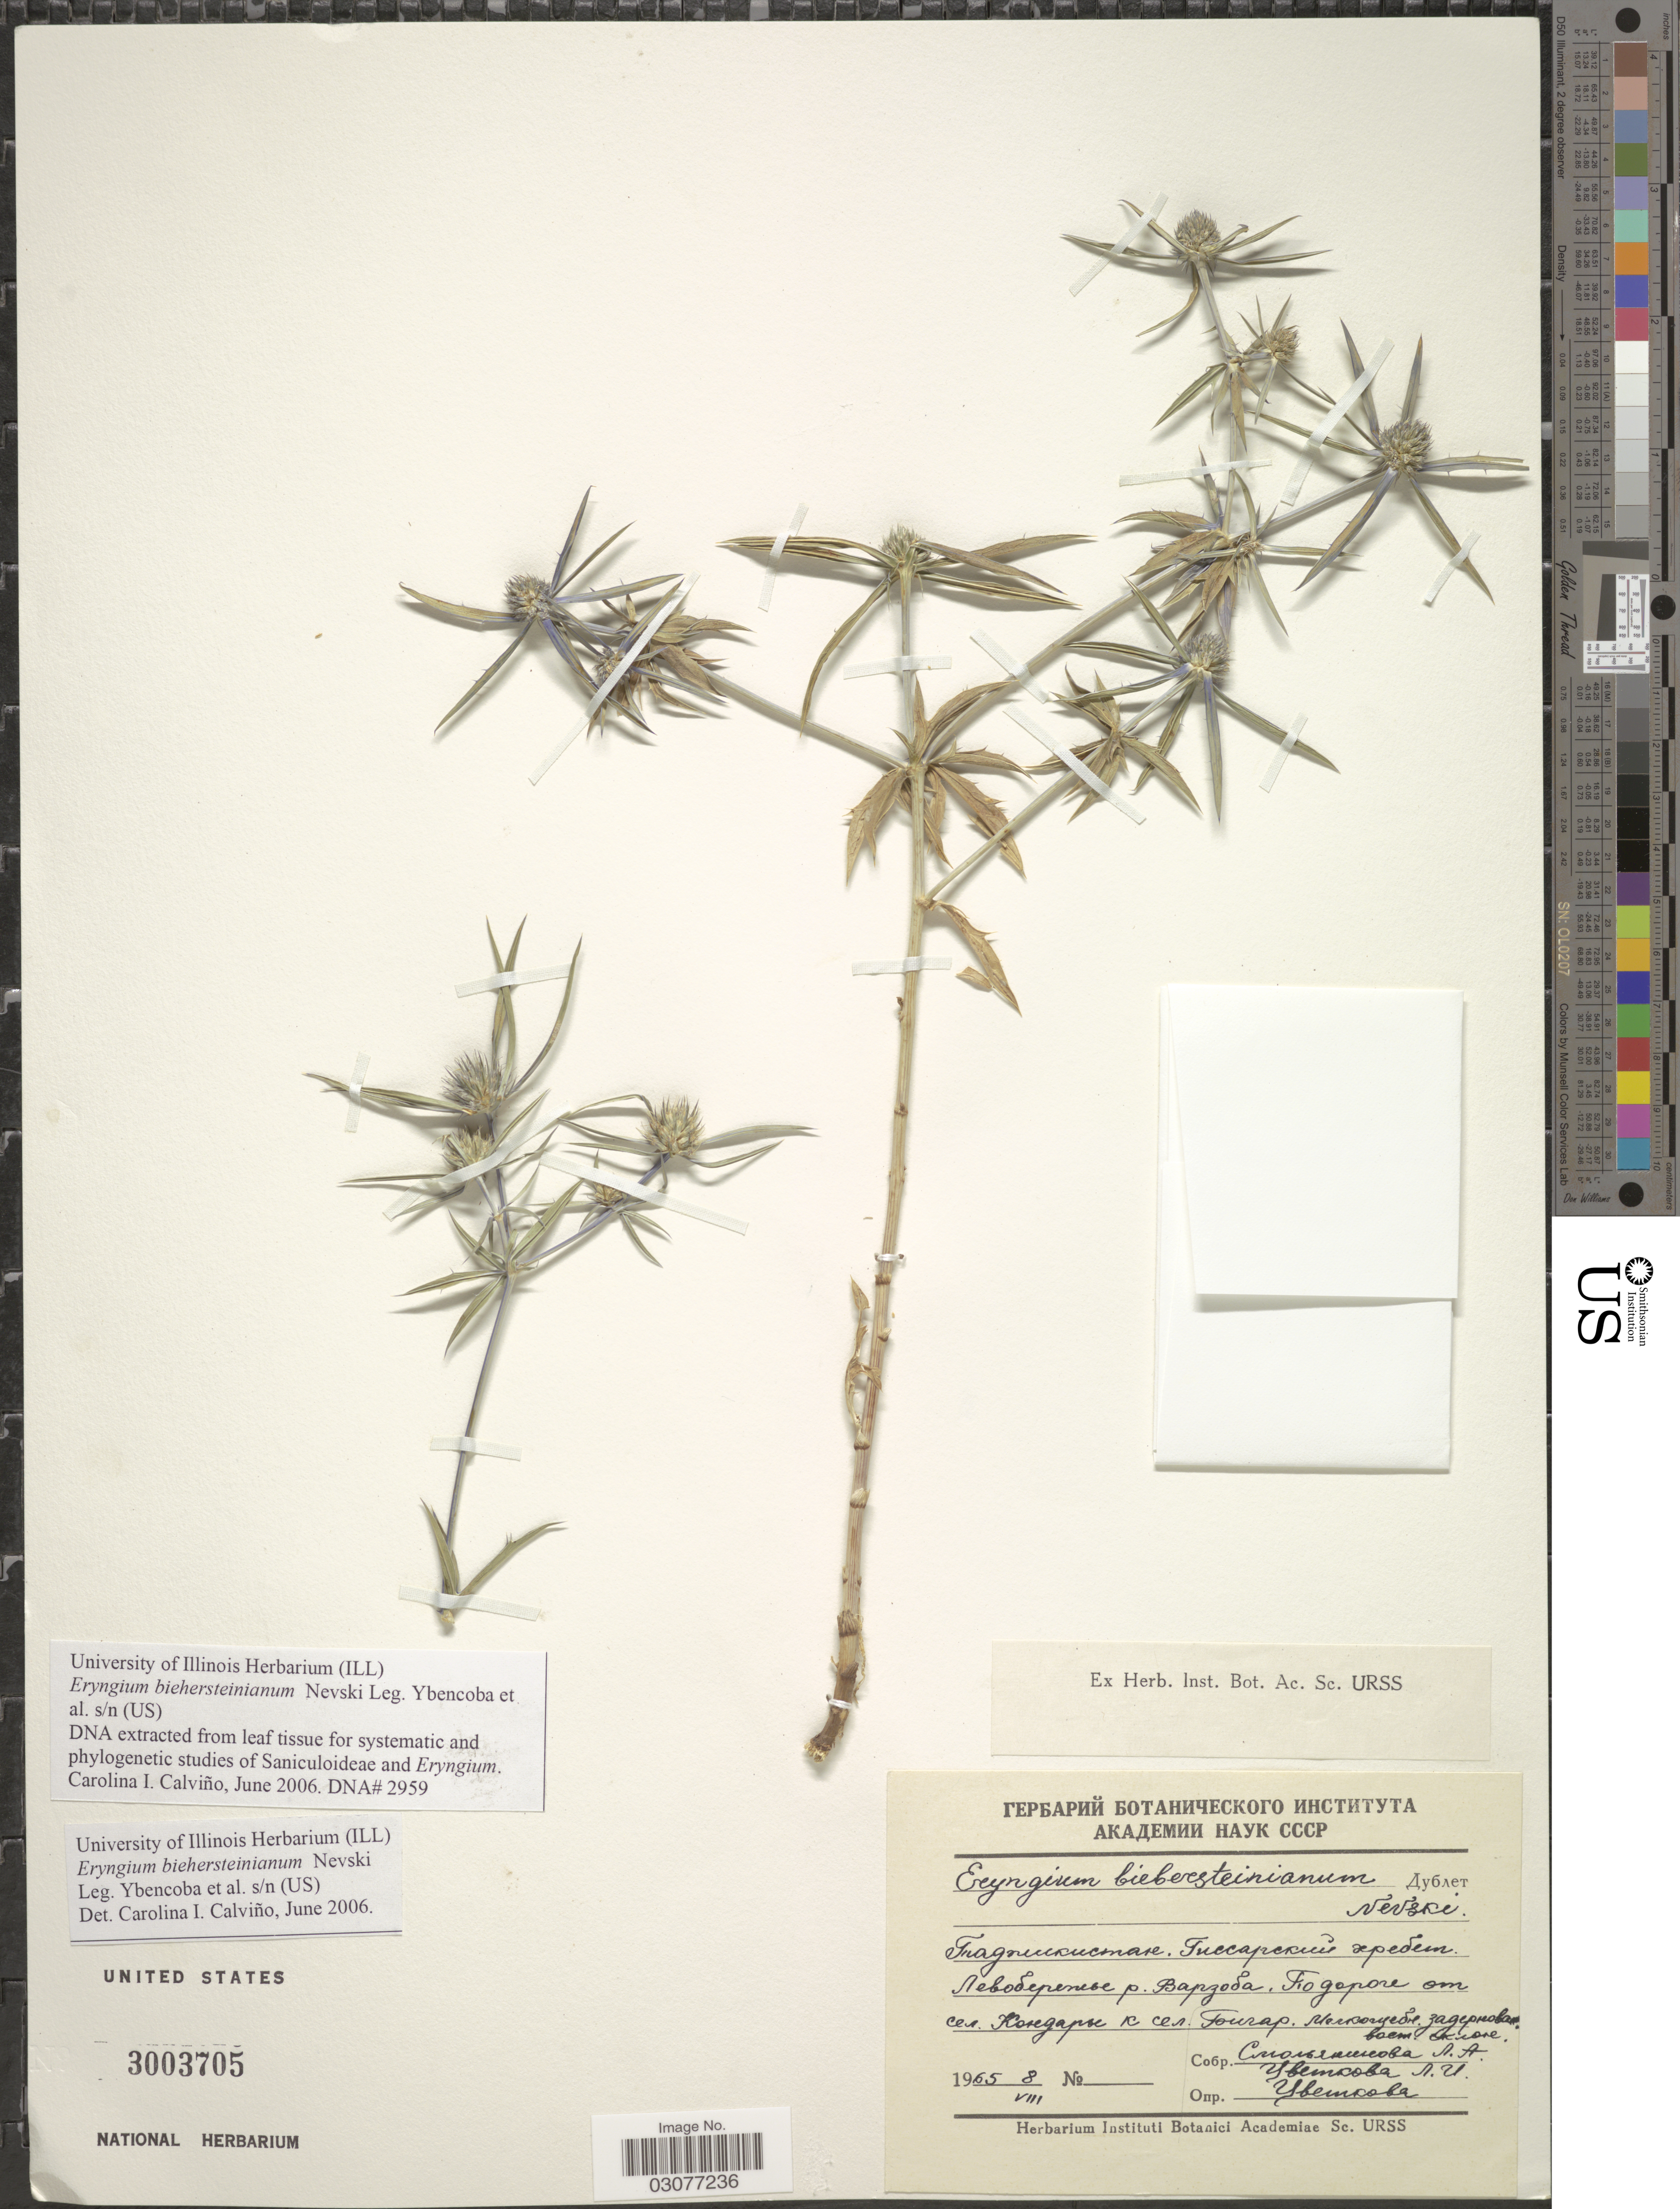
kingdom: Plantae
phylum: Tracheophyta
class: Magnoliopsida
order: Apiales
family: Apiaceae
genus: Eryngium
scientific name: Eryngium biehersteinianum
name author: (M. Bieb.) Nevski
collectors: Collector illegible & Collector illegible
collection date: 1965-08-08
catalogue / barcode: US 3003705